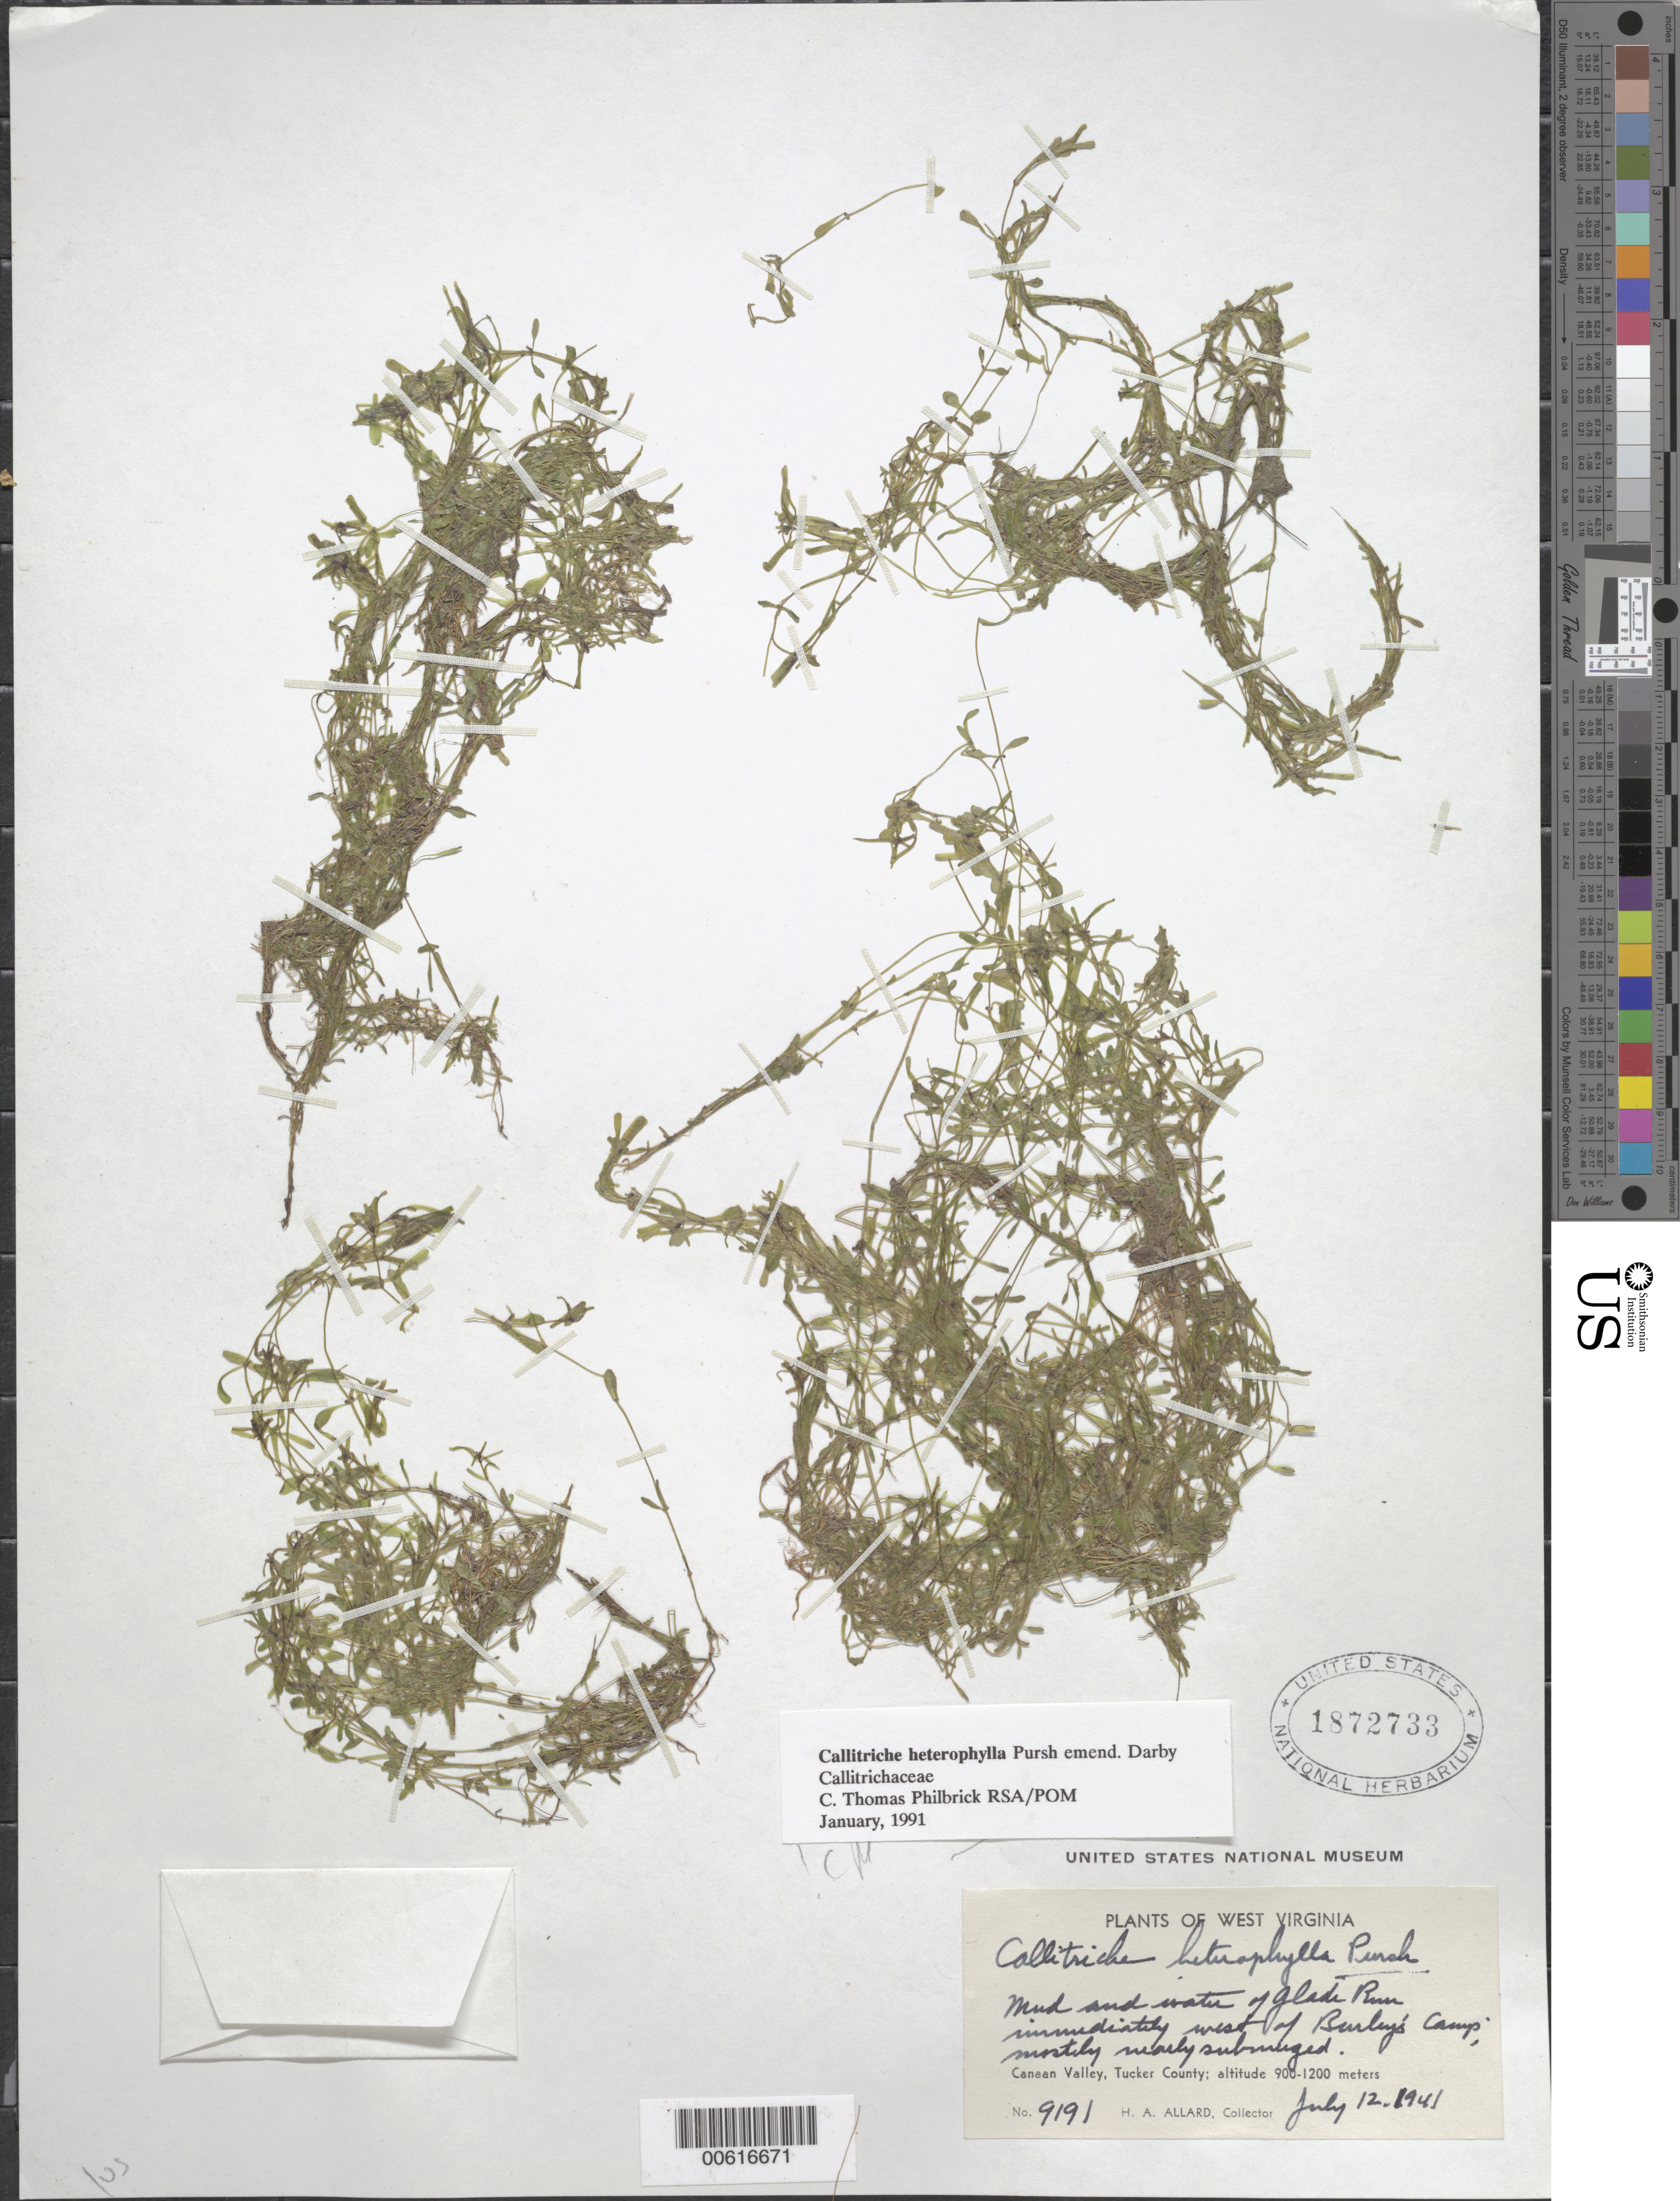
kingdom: Plantae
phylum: Tracheophyta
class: Magnoliopsida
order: Lamiales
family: Plantaginaceae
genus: Callitriche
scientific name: Callitriche heterophylla Pursh emend. Darby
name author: Pursh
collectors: H. A. Allard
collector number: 9191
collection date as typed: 12 Jul 1941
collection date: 1941-07-12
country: United States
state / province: West Virginia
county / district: Tucker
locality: Canaan Valley, Glade Run, W of Burleys.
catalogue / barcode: US 1872733